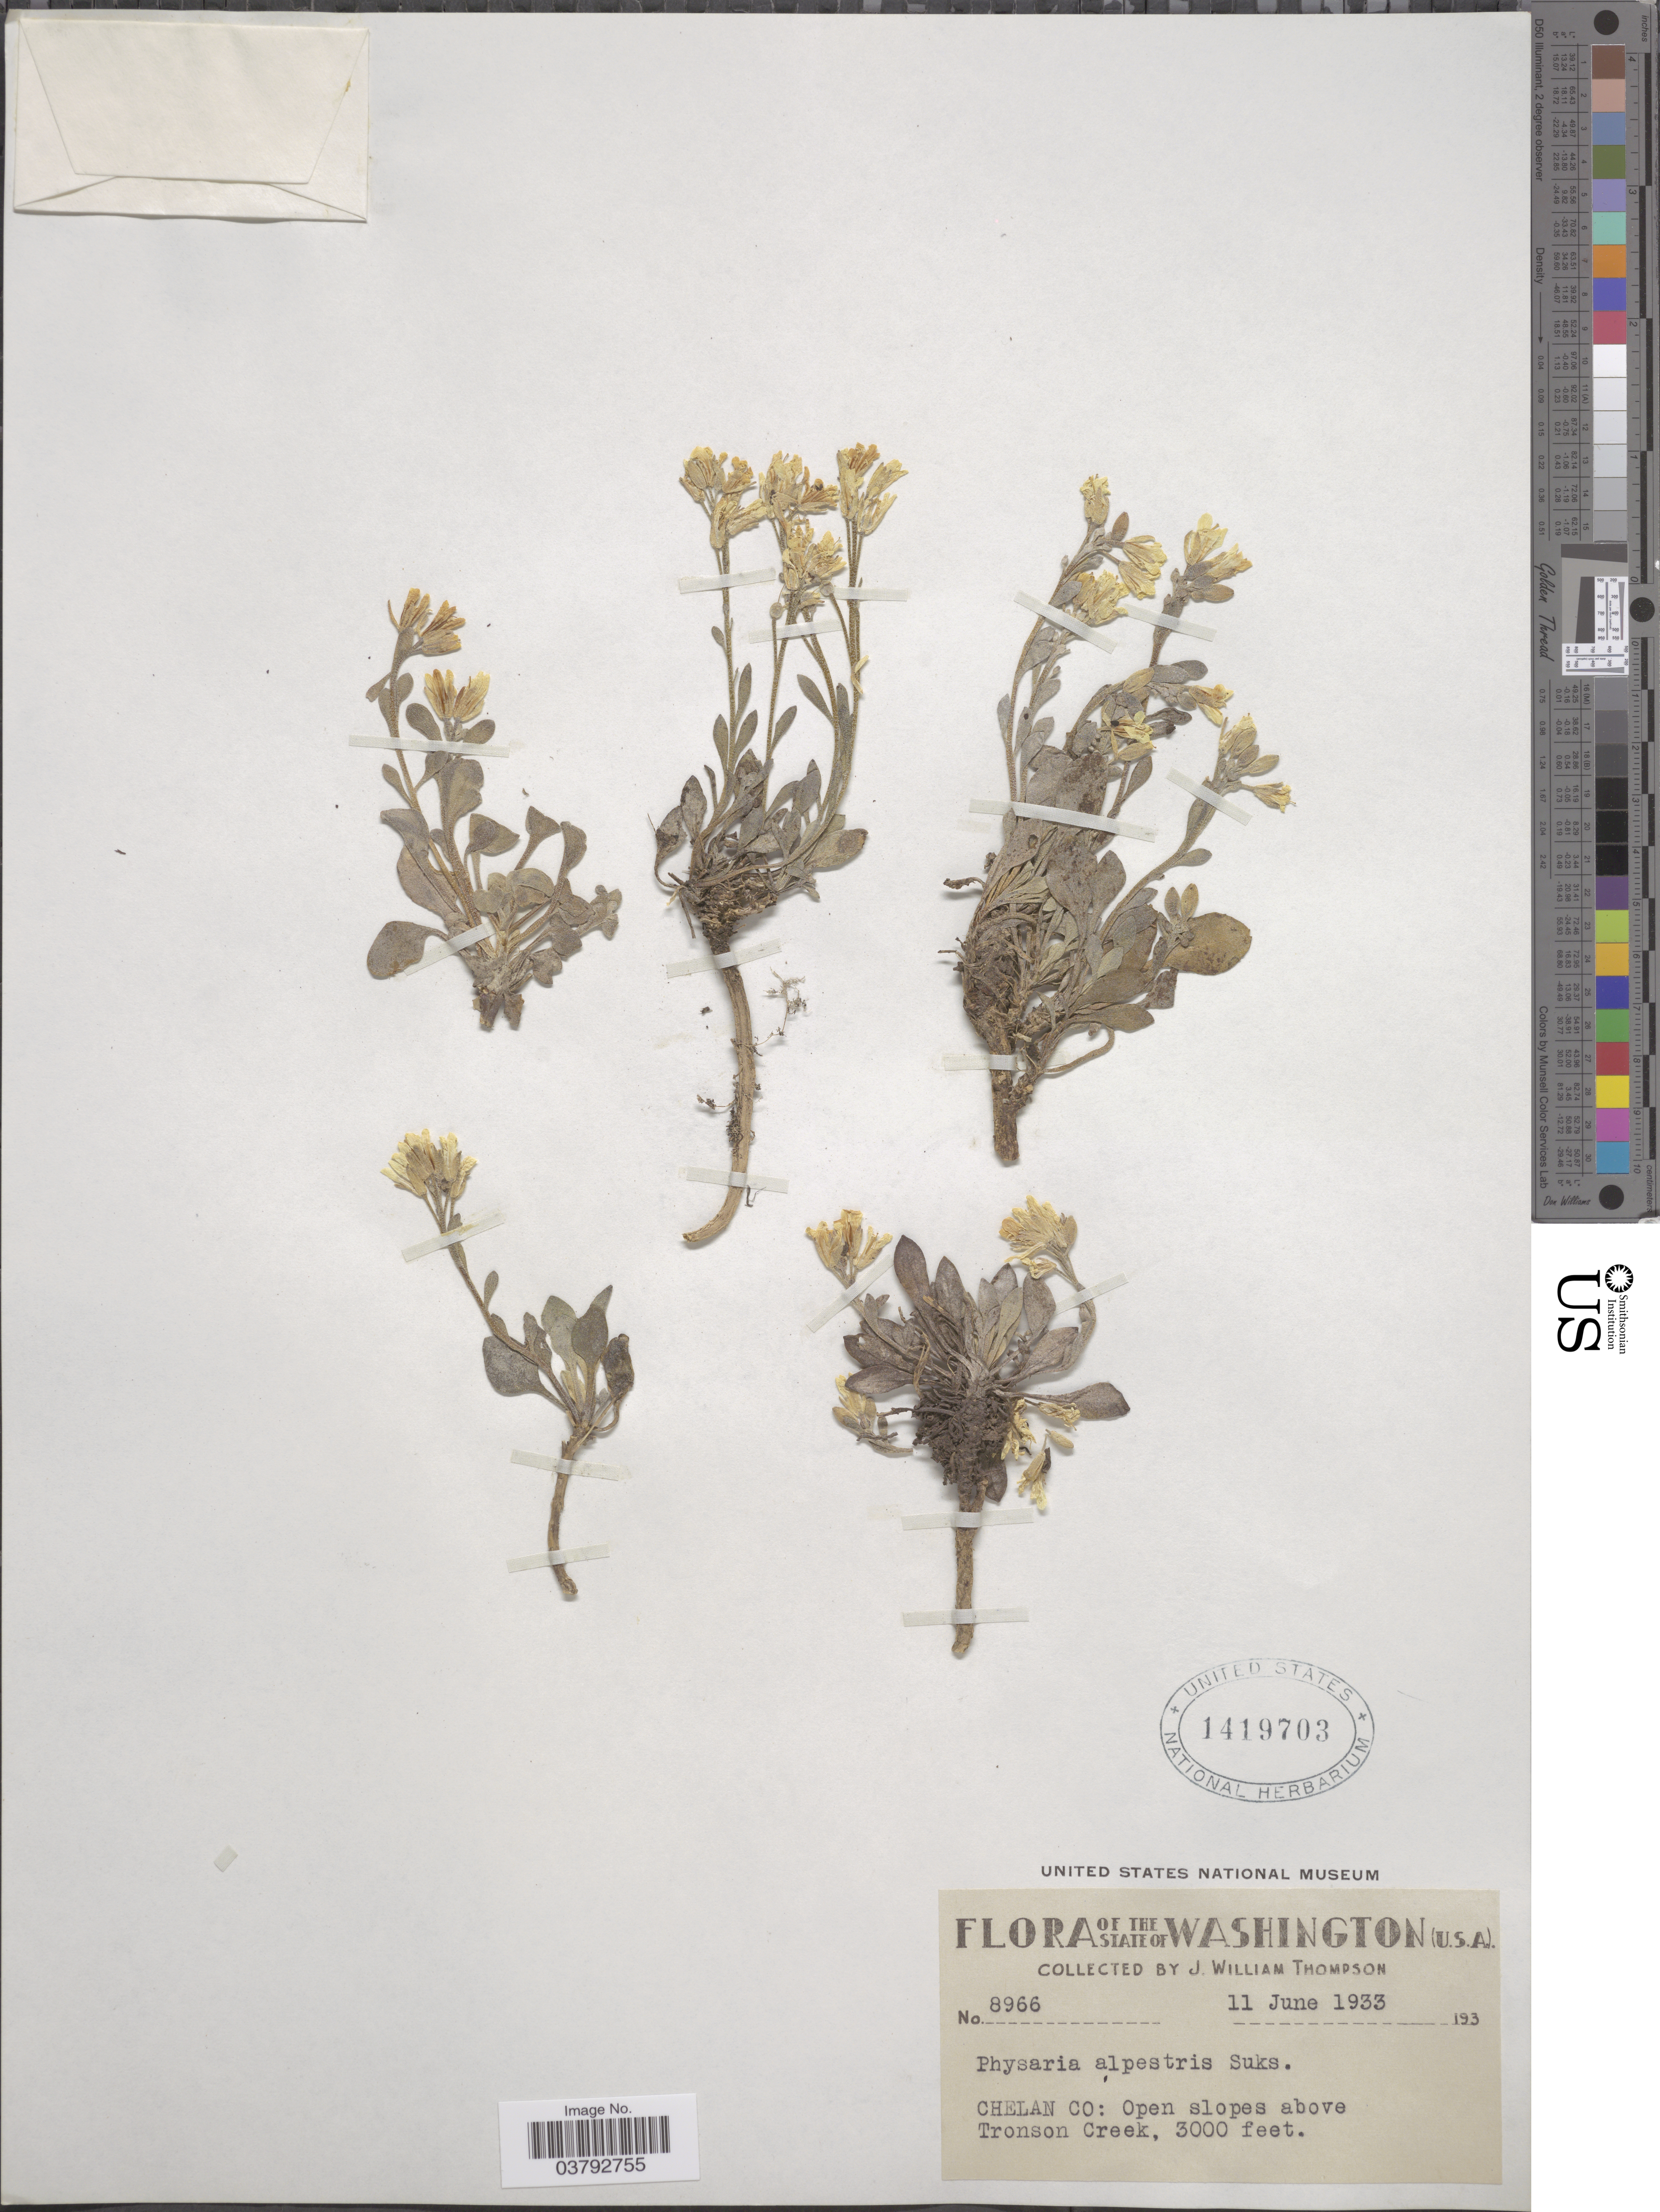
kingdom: Plantae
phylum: Tracheophyta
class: Magnoliopsida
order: Brassicales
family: Brassicaceae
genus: Physaria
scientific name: Physaria alpestris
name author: Suksd.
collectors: J. W. Thompson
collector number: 8966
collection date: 1933-06-11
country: United States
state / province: Washington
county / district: Chelan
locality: Chelan Co: Open slopes above Tronson Creek.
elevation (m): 914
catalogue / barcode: US 1419703